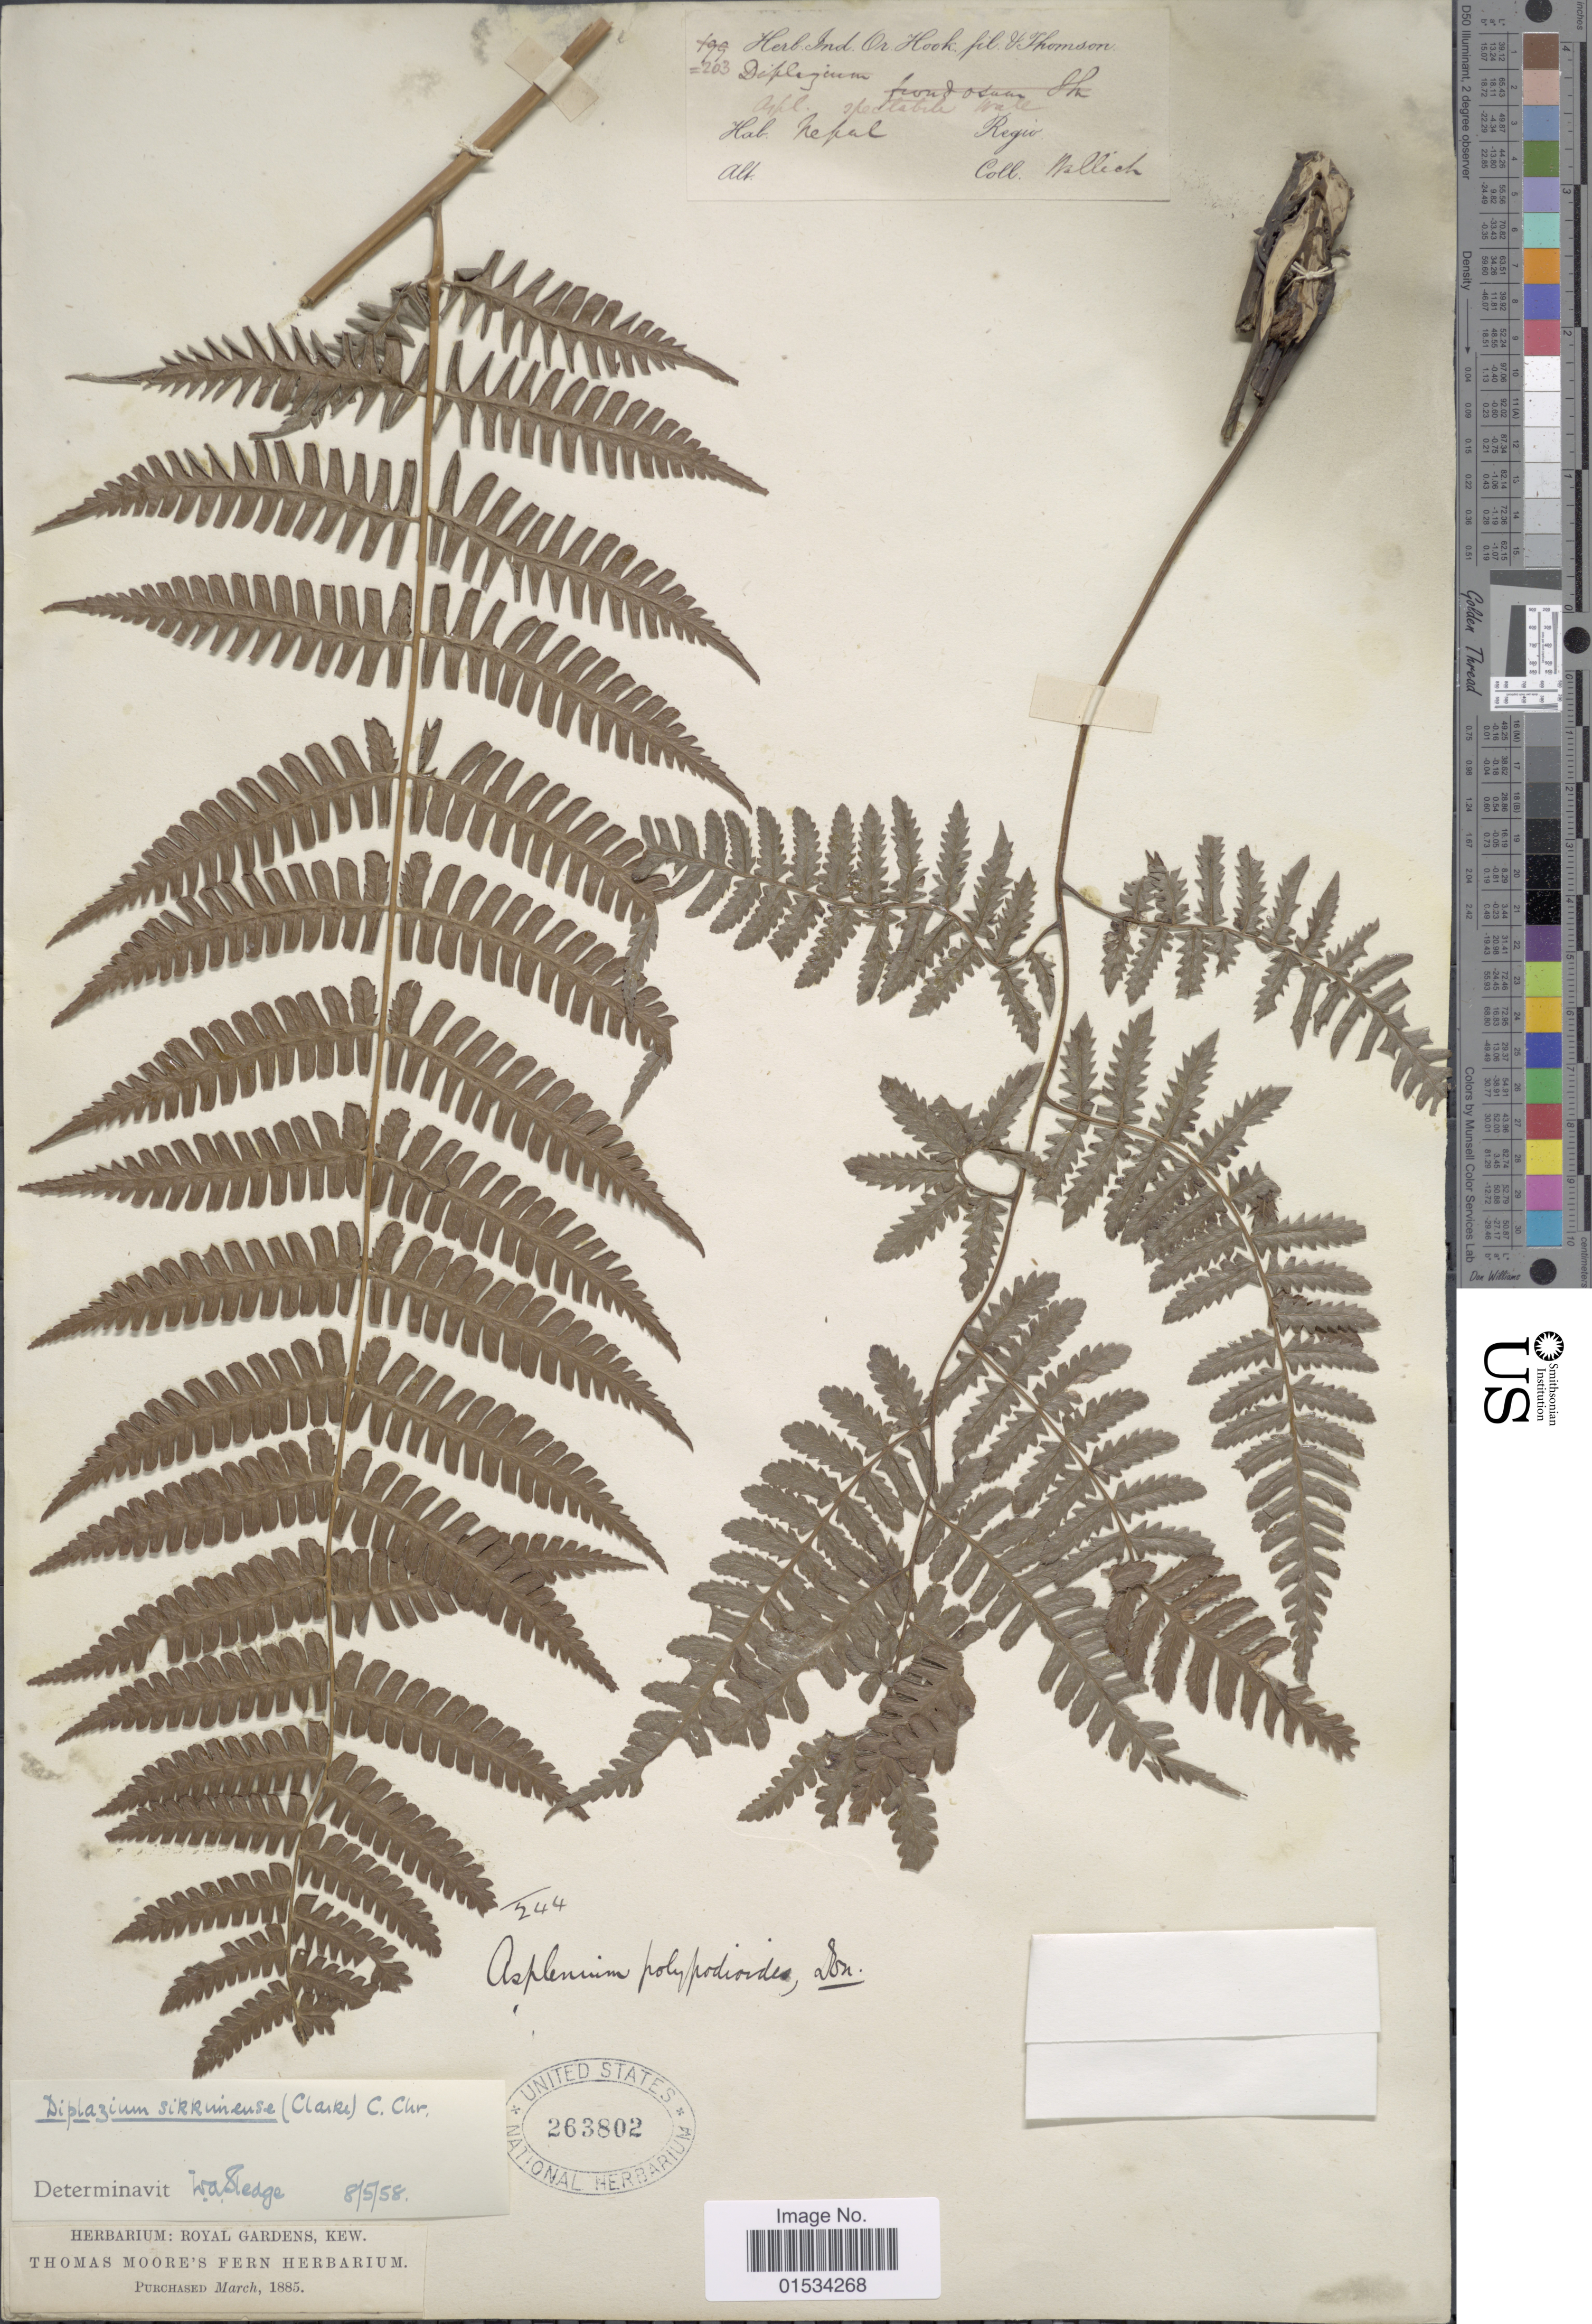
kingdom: Plantae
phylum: Tracheophyta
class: Polypodiopsida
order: Polypodiales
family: Athyriaceae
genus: Diplazium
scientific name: Diplazium sikkimense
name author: (C.B. Clarke) C. Chr.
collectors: T. Moore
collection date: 1885-03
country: Nepal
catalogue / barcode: US 263802